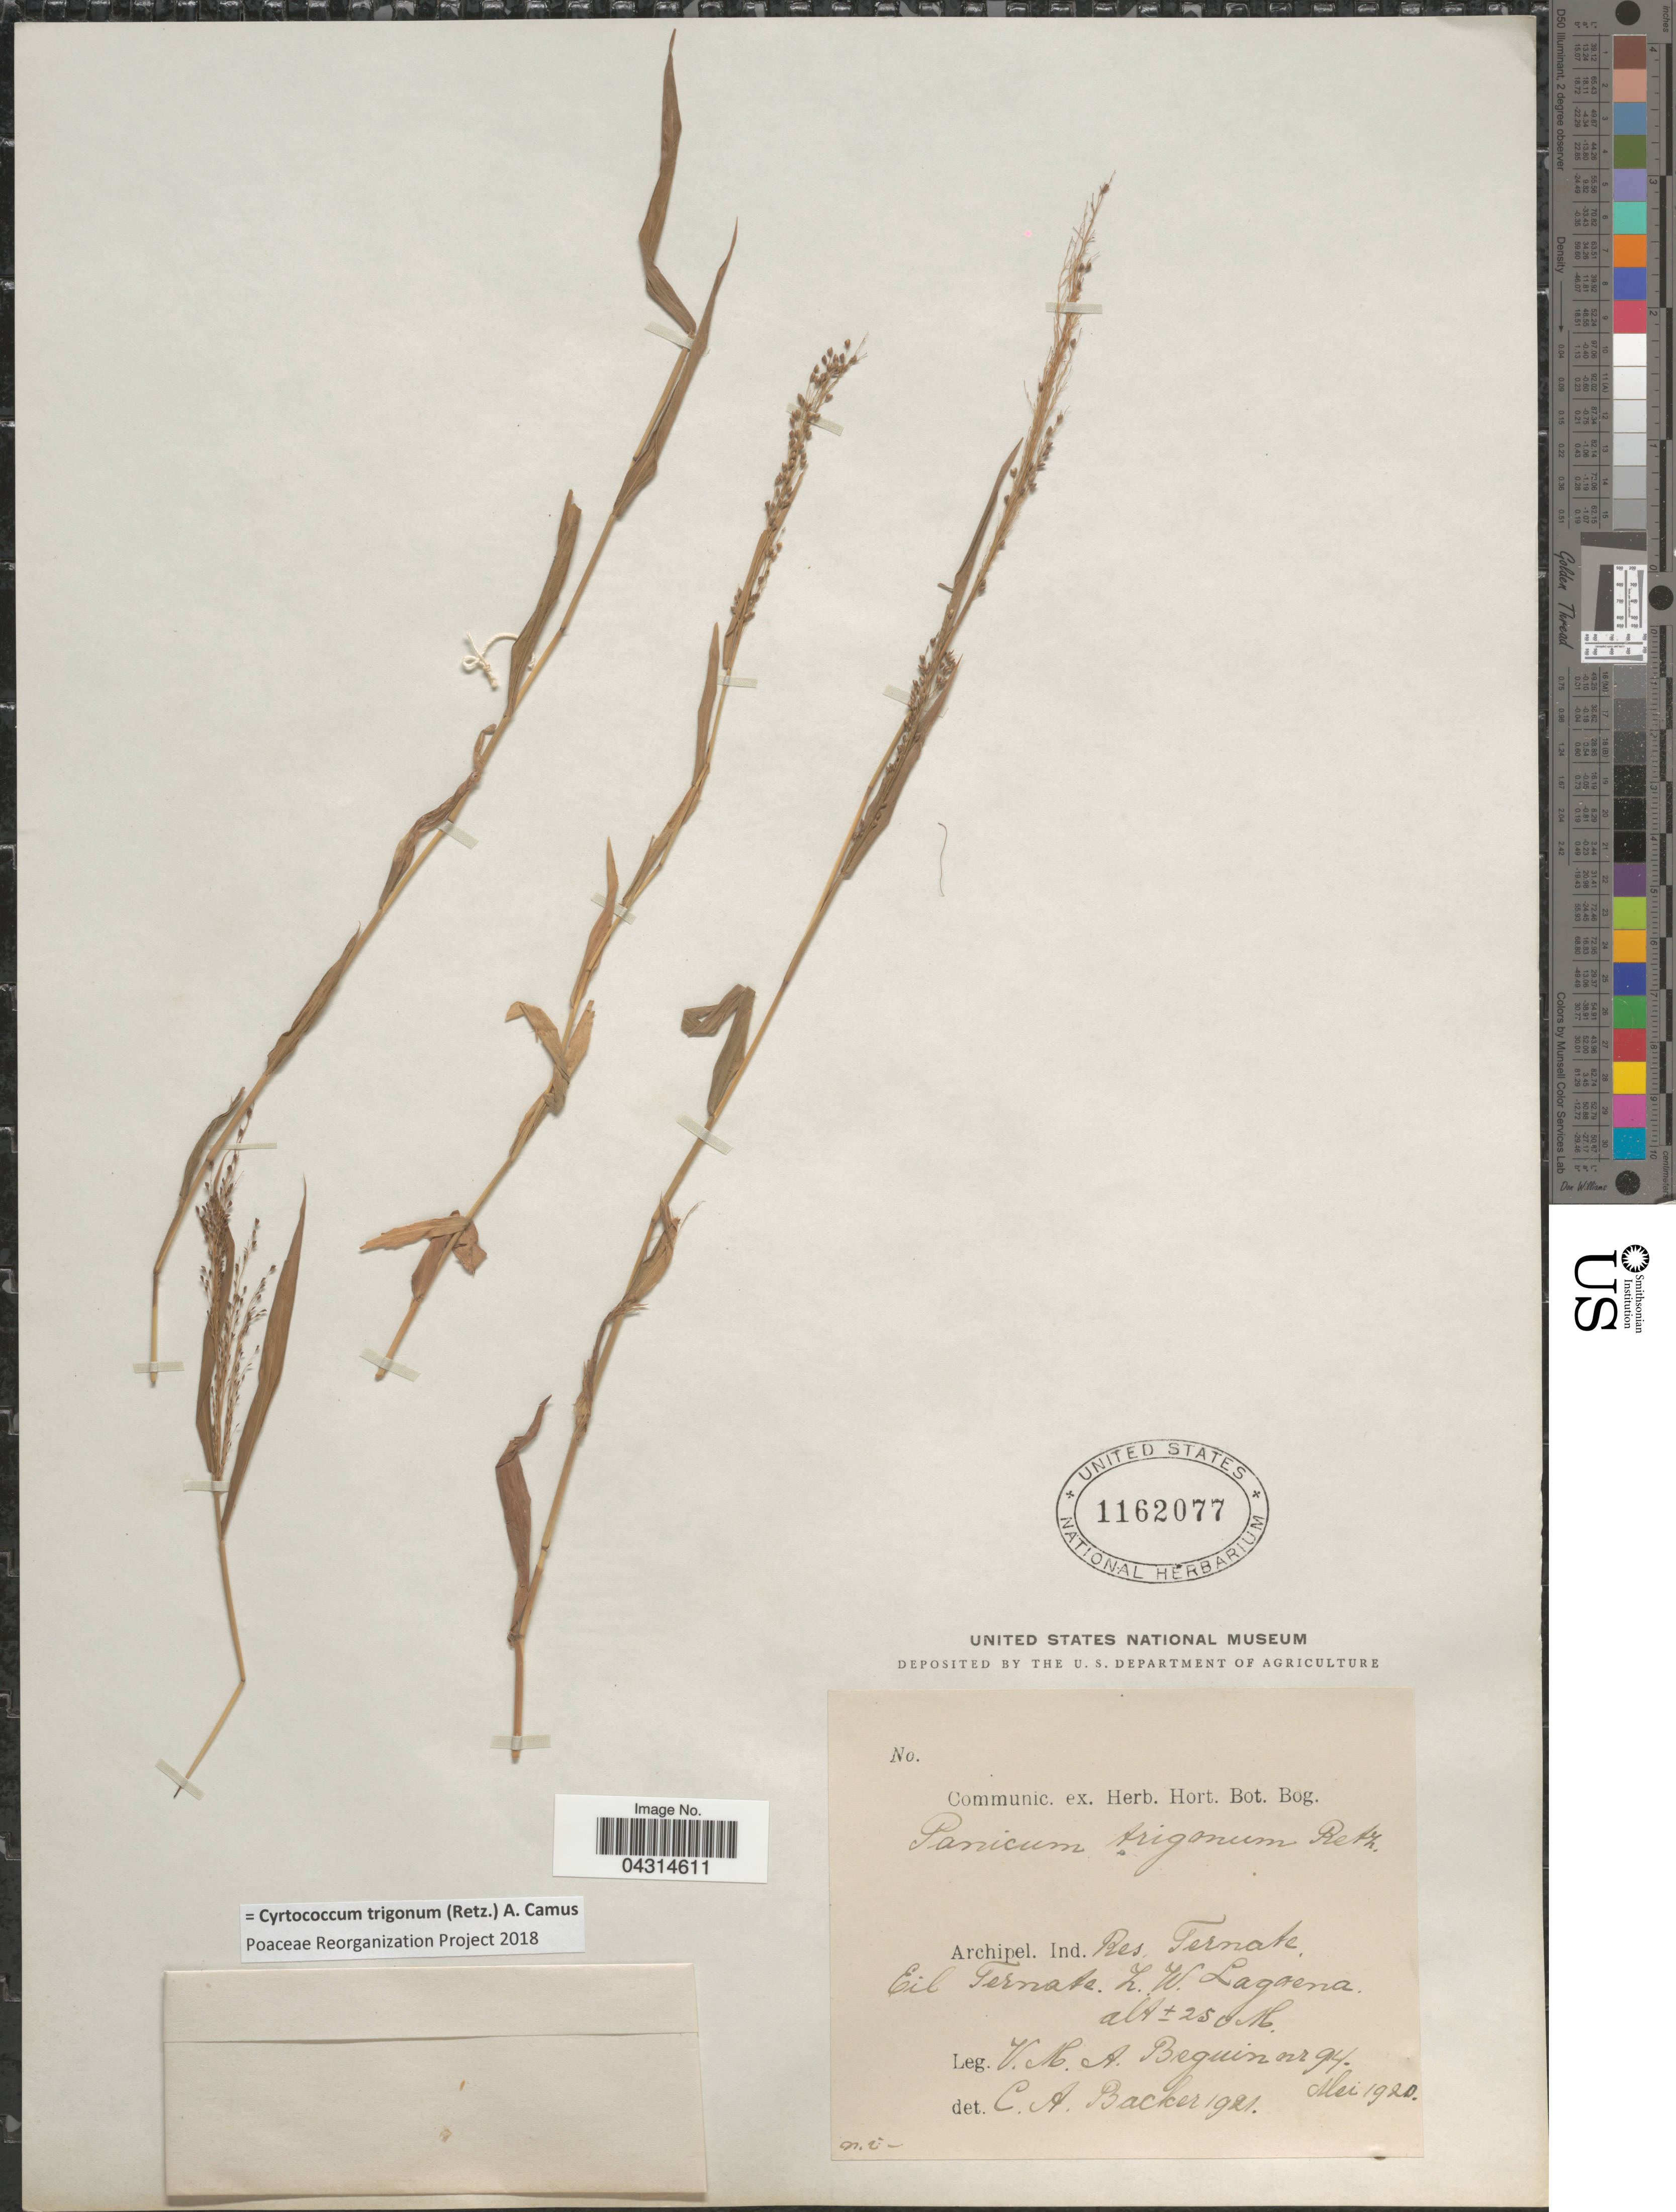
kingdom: Plantae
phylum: Tracheophyta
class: Liliopsida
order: Poales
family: Poaceae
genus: Cyrtococcum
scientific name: Cyrtococcum trigonum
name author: (Retz.) A. Camus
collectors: V. Beguin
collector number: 94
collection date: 1920-05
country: Indonesia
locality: Archipel. Ind. Res. Ternate, Eil Ternate, Z.W. Lagoena.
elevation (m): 25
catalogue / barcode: US 1162077